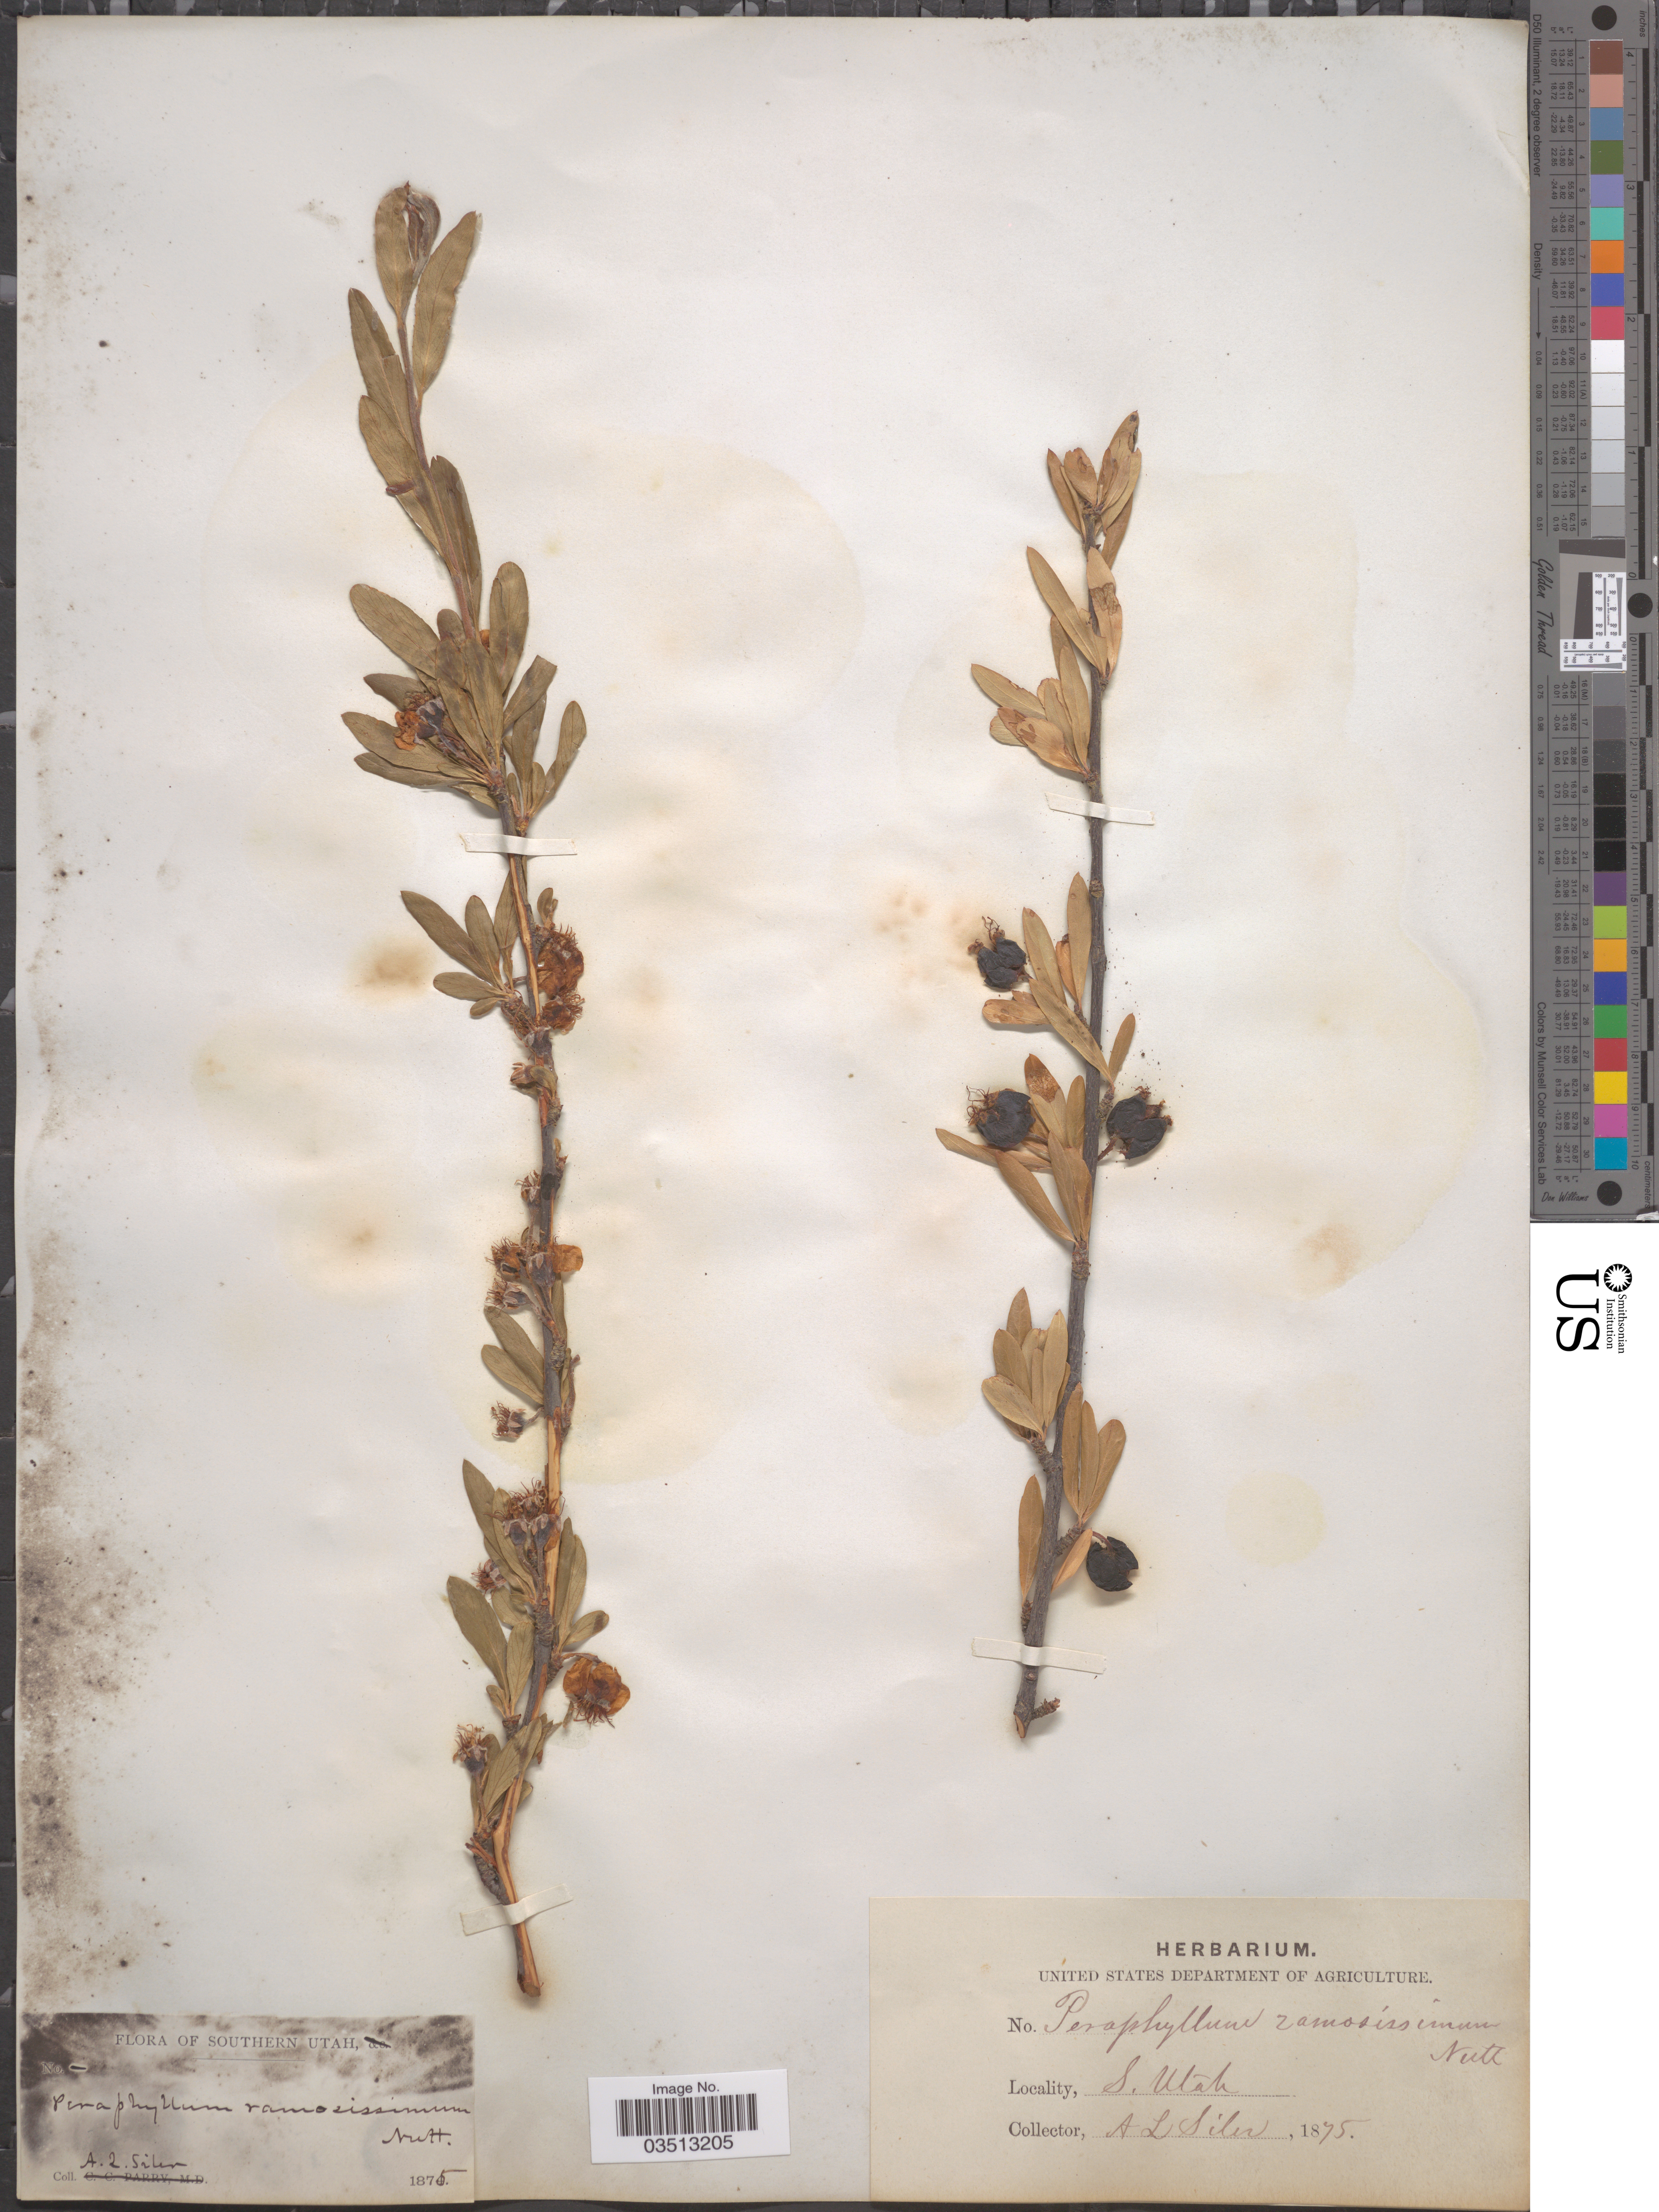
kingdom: Plantae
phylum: Tracheophyta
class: Magnoliopsida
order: Rosales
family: Rosaceae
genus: Peraphyllum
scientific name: Peraphyllum ramosissimum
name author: Nutt.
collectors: A. Siler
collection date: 1875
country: United States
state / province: Utah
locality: Southern Utah.